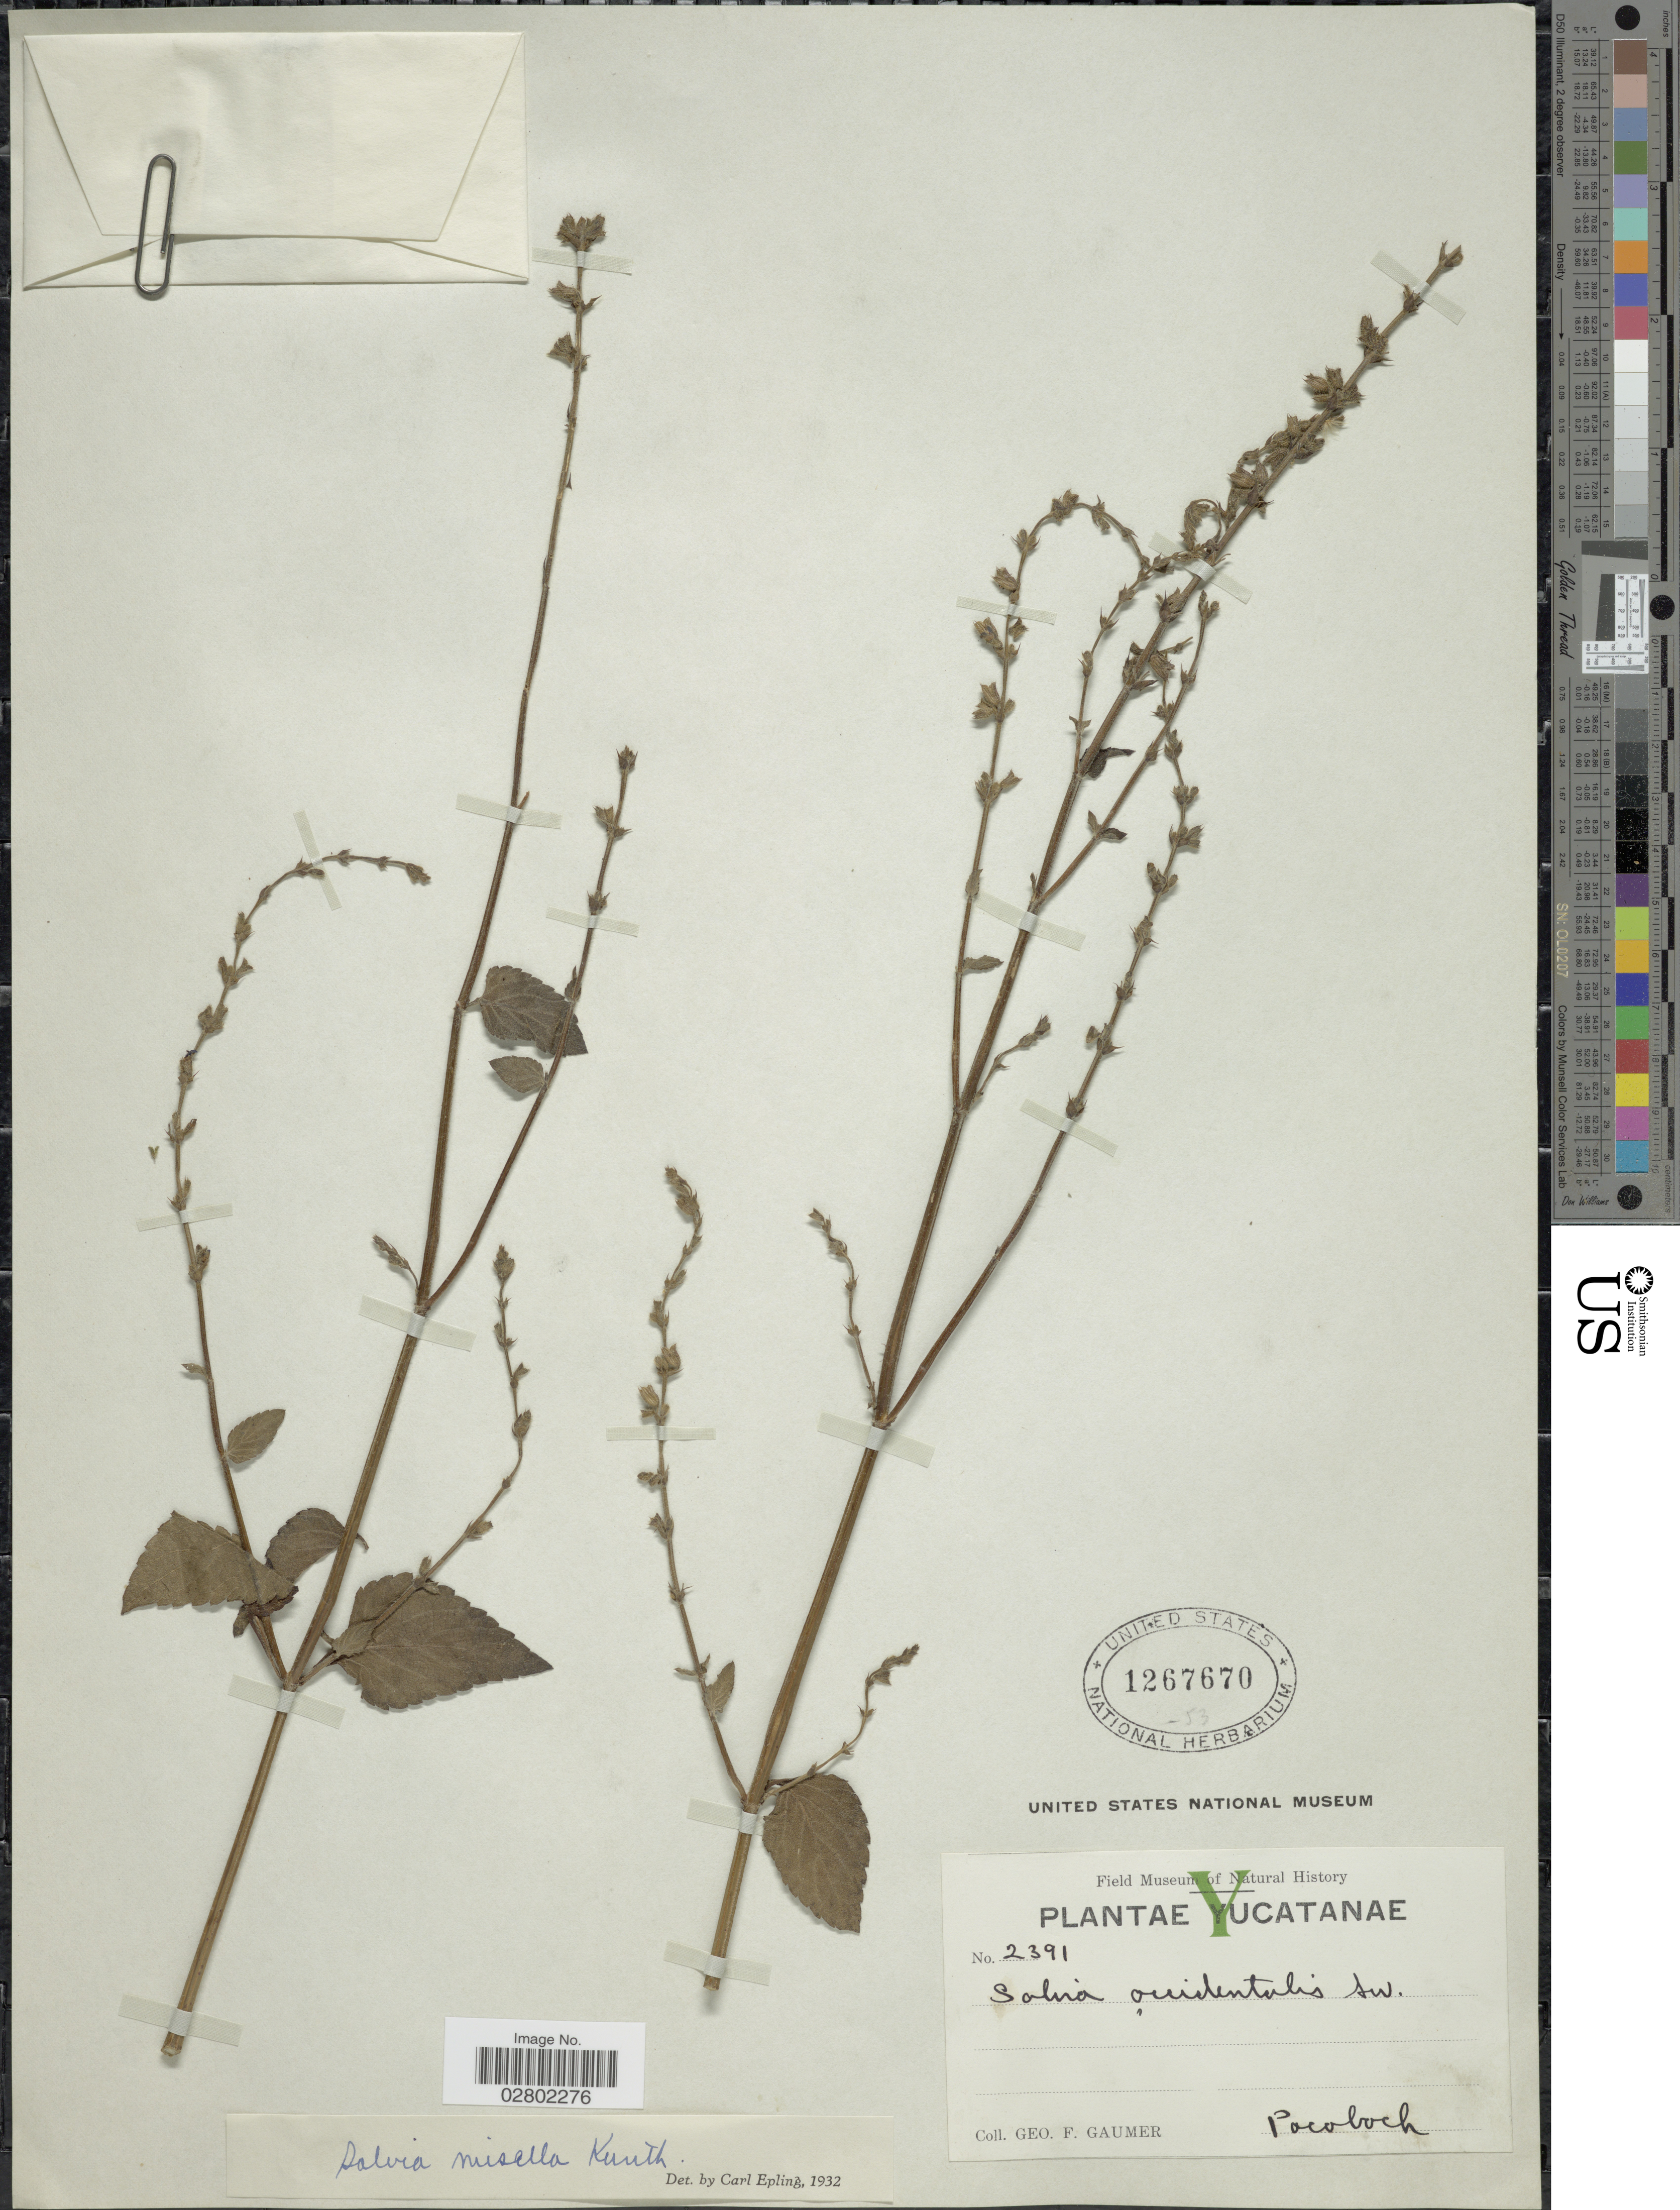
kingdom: Plantae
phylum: Tracheophyta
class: Magnoliopsida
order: Lamiales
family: Lamiaceae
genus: Salvia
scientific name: Salvia misella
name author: Kunth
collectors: G. F. Gaumer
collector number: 2391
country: Mexico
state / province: Yucatán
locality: Pocoboch.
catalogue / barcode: US 1267670